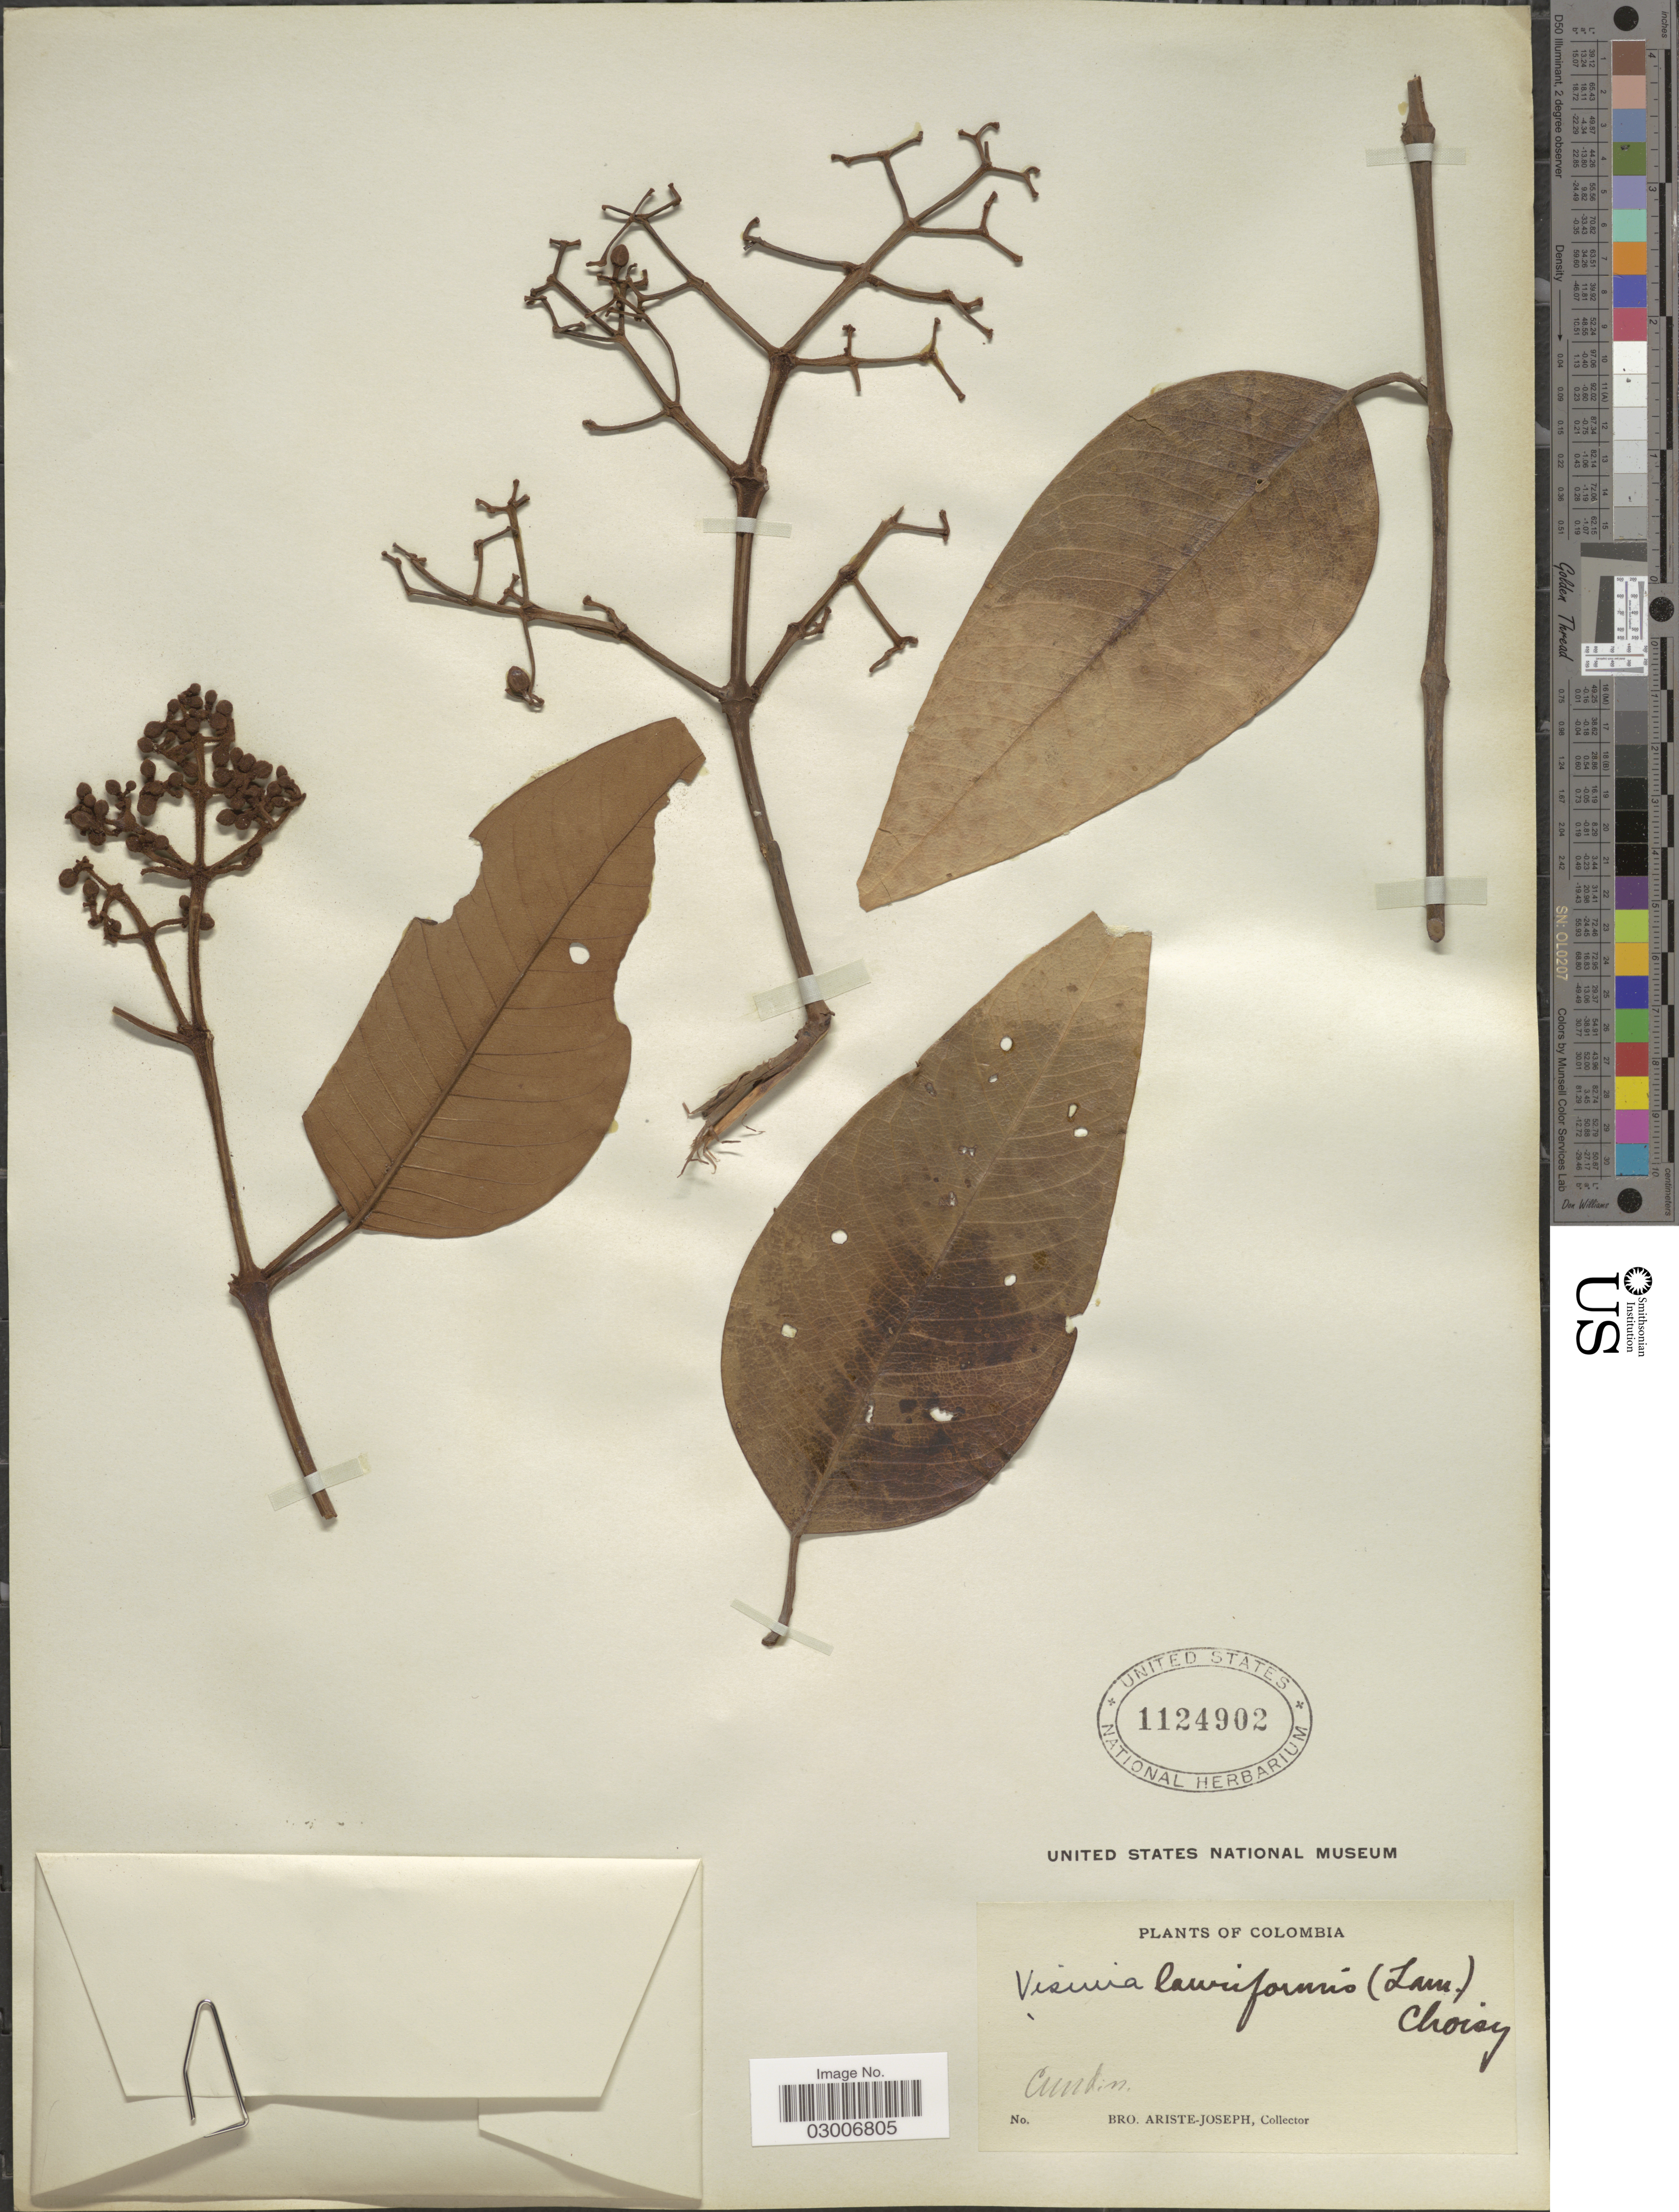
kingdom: Plantae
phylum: Tracheophyta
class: Magnoliopsida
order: Malpighiales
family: Hypericaceae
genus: Vismia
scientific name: Vismia lauriformis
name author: (Lam.) Choisy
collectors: Bro. Ariste-Joseph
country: Colombia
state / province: Cundinamarca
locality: Cundin.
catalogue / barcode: US 1124902